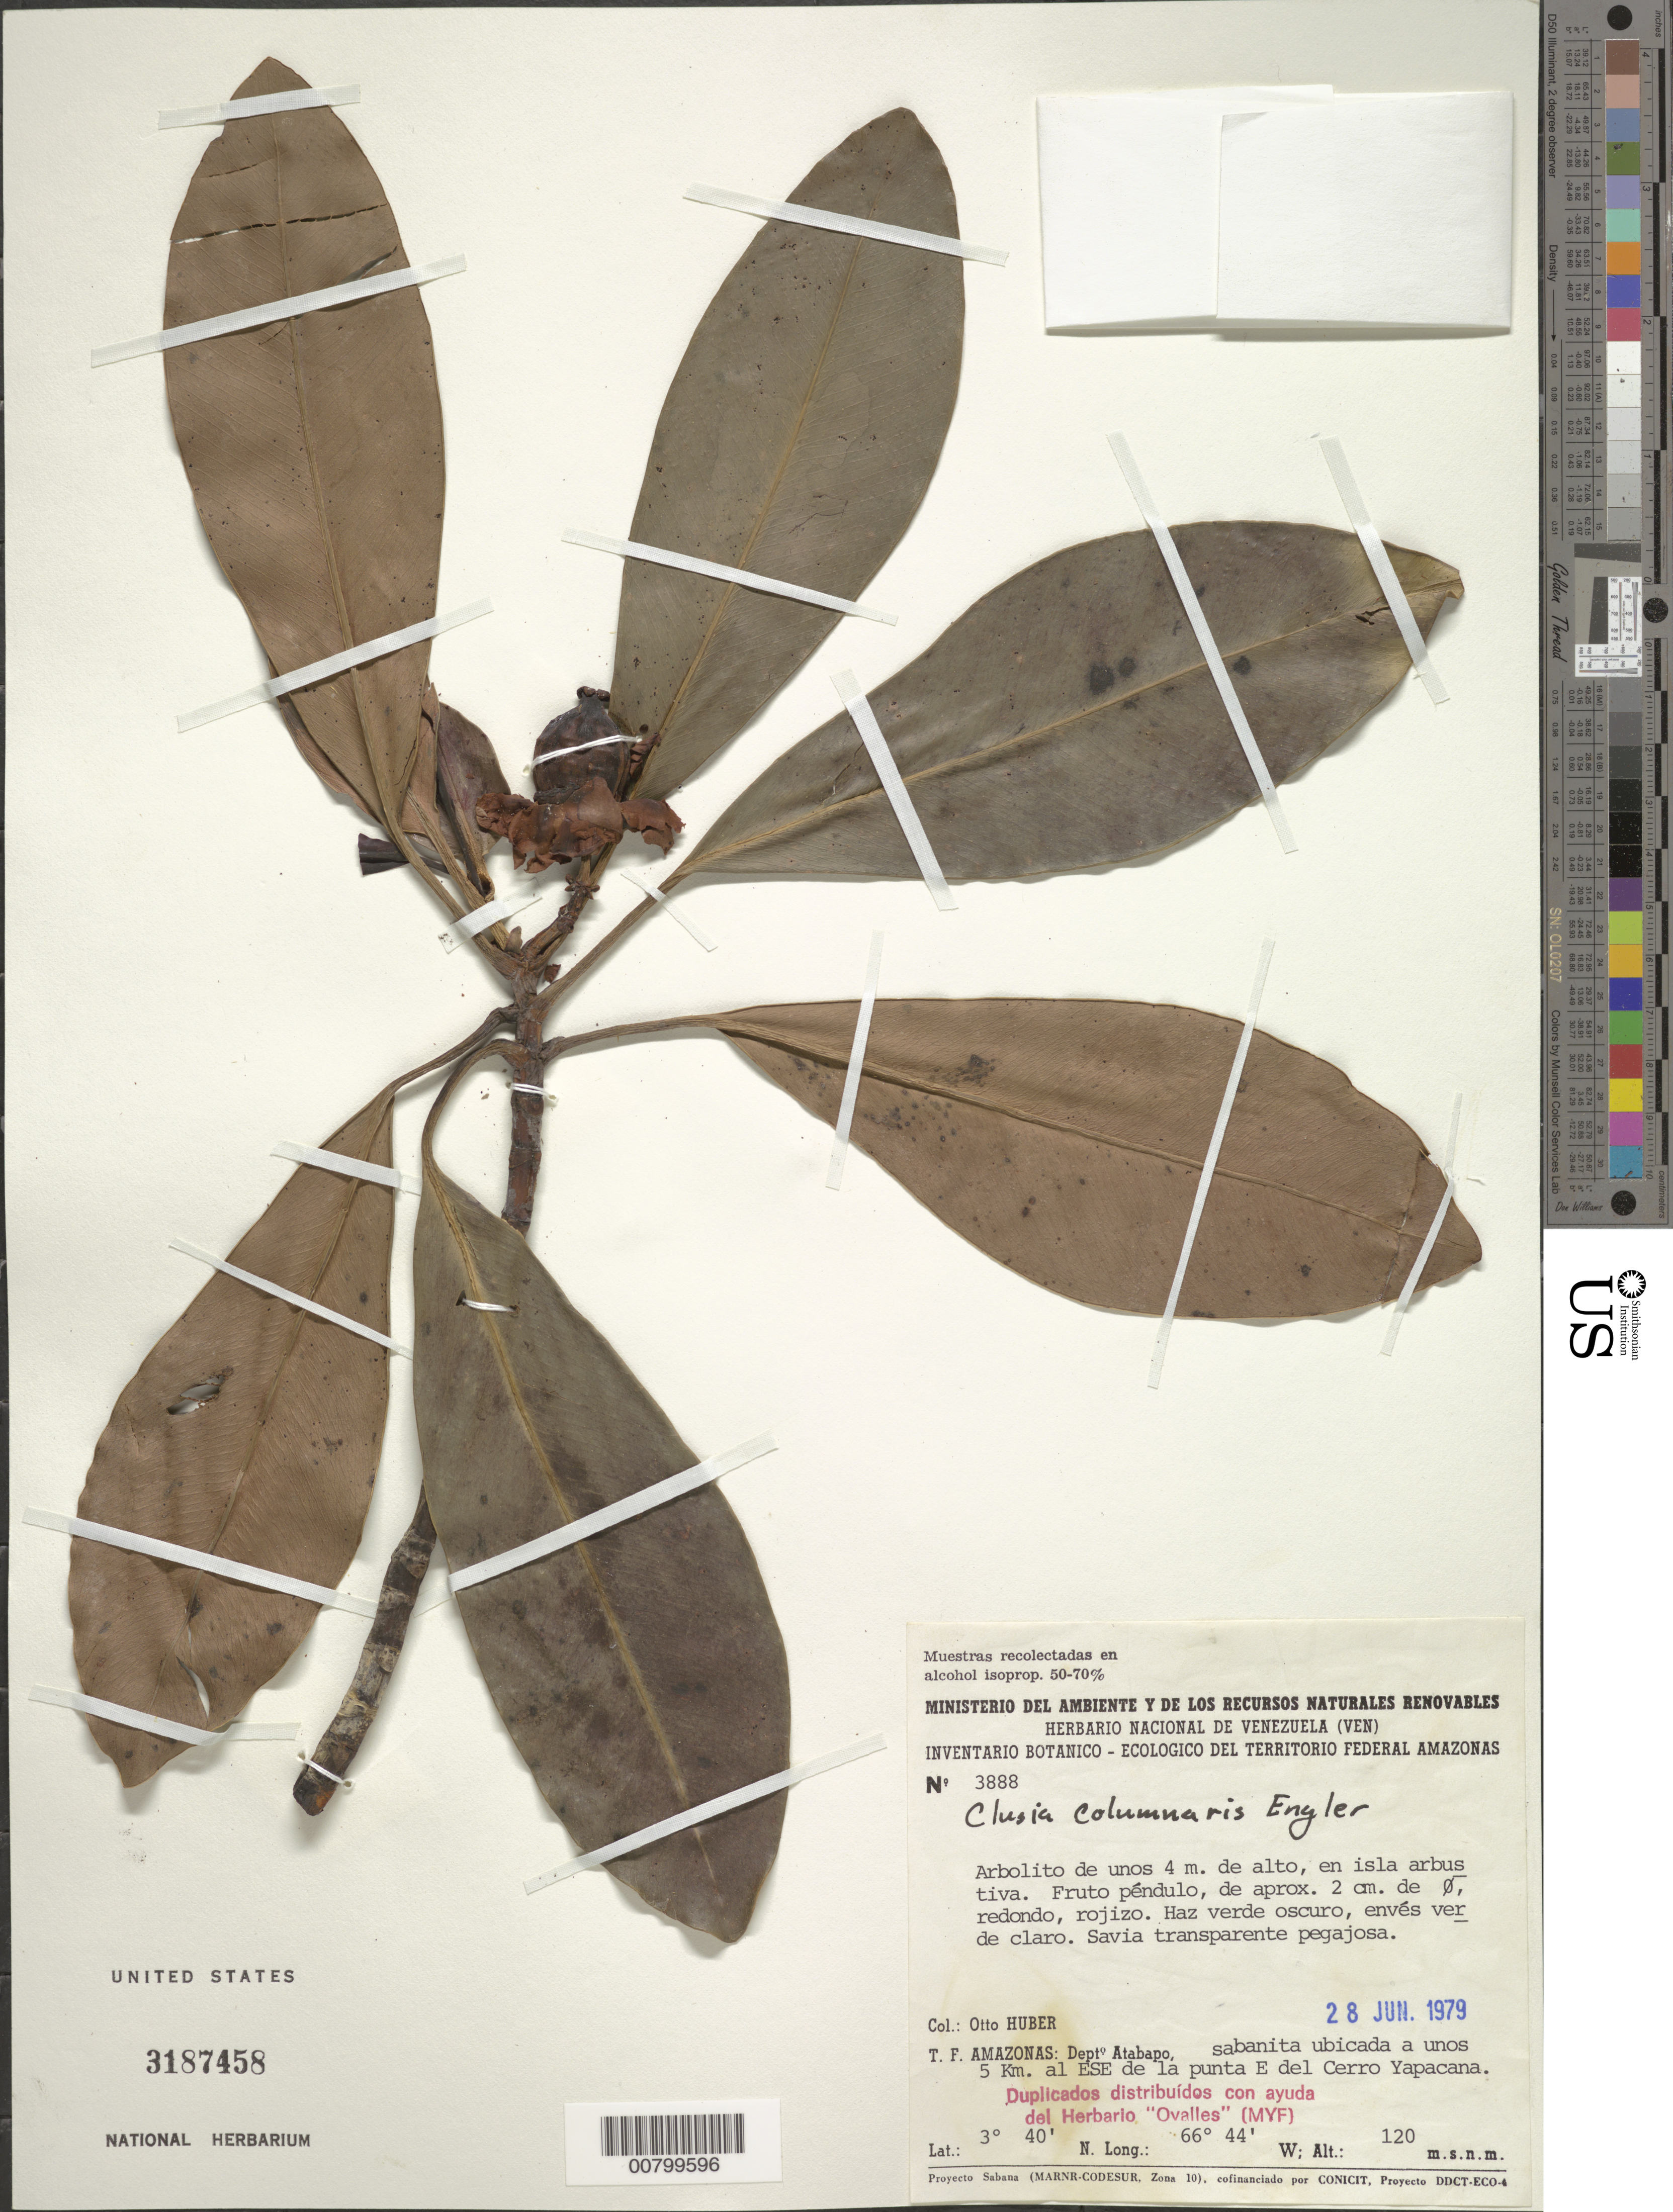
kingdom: Plantae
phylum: Tracheophyta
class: Magnoliopsida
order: Malpighiales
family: Clusiaceae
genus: Clusia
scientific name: Clusia columnaris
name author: Engl.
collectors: O. Huber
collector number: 3888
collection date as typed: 28-Jun-79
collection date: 1979-06-28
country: Venezuela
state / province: Amazonas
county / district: Atures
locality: Cerro Yapacána, 5 km al ESE de la punta E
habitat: Sabanita ubicada; en el borde del bosque hacia hla sabana; en isla arbustiva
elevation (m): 120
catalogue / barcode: US 3187458